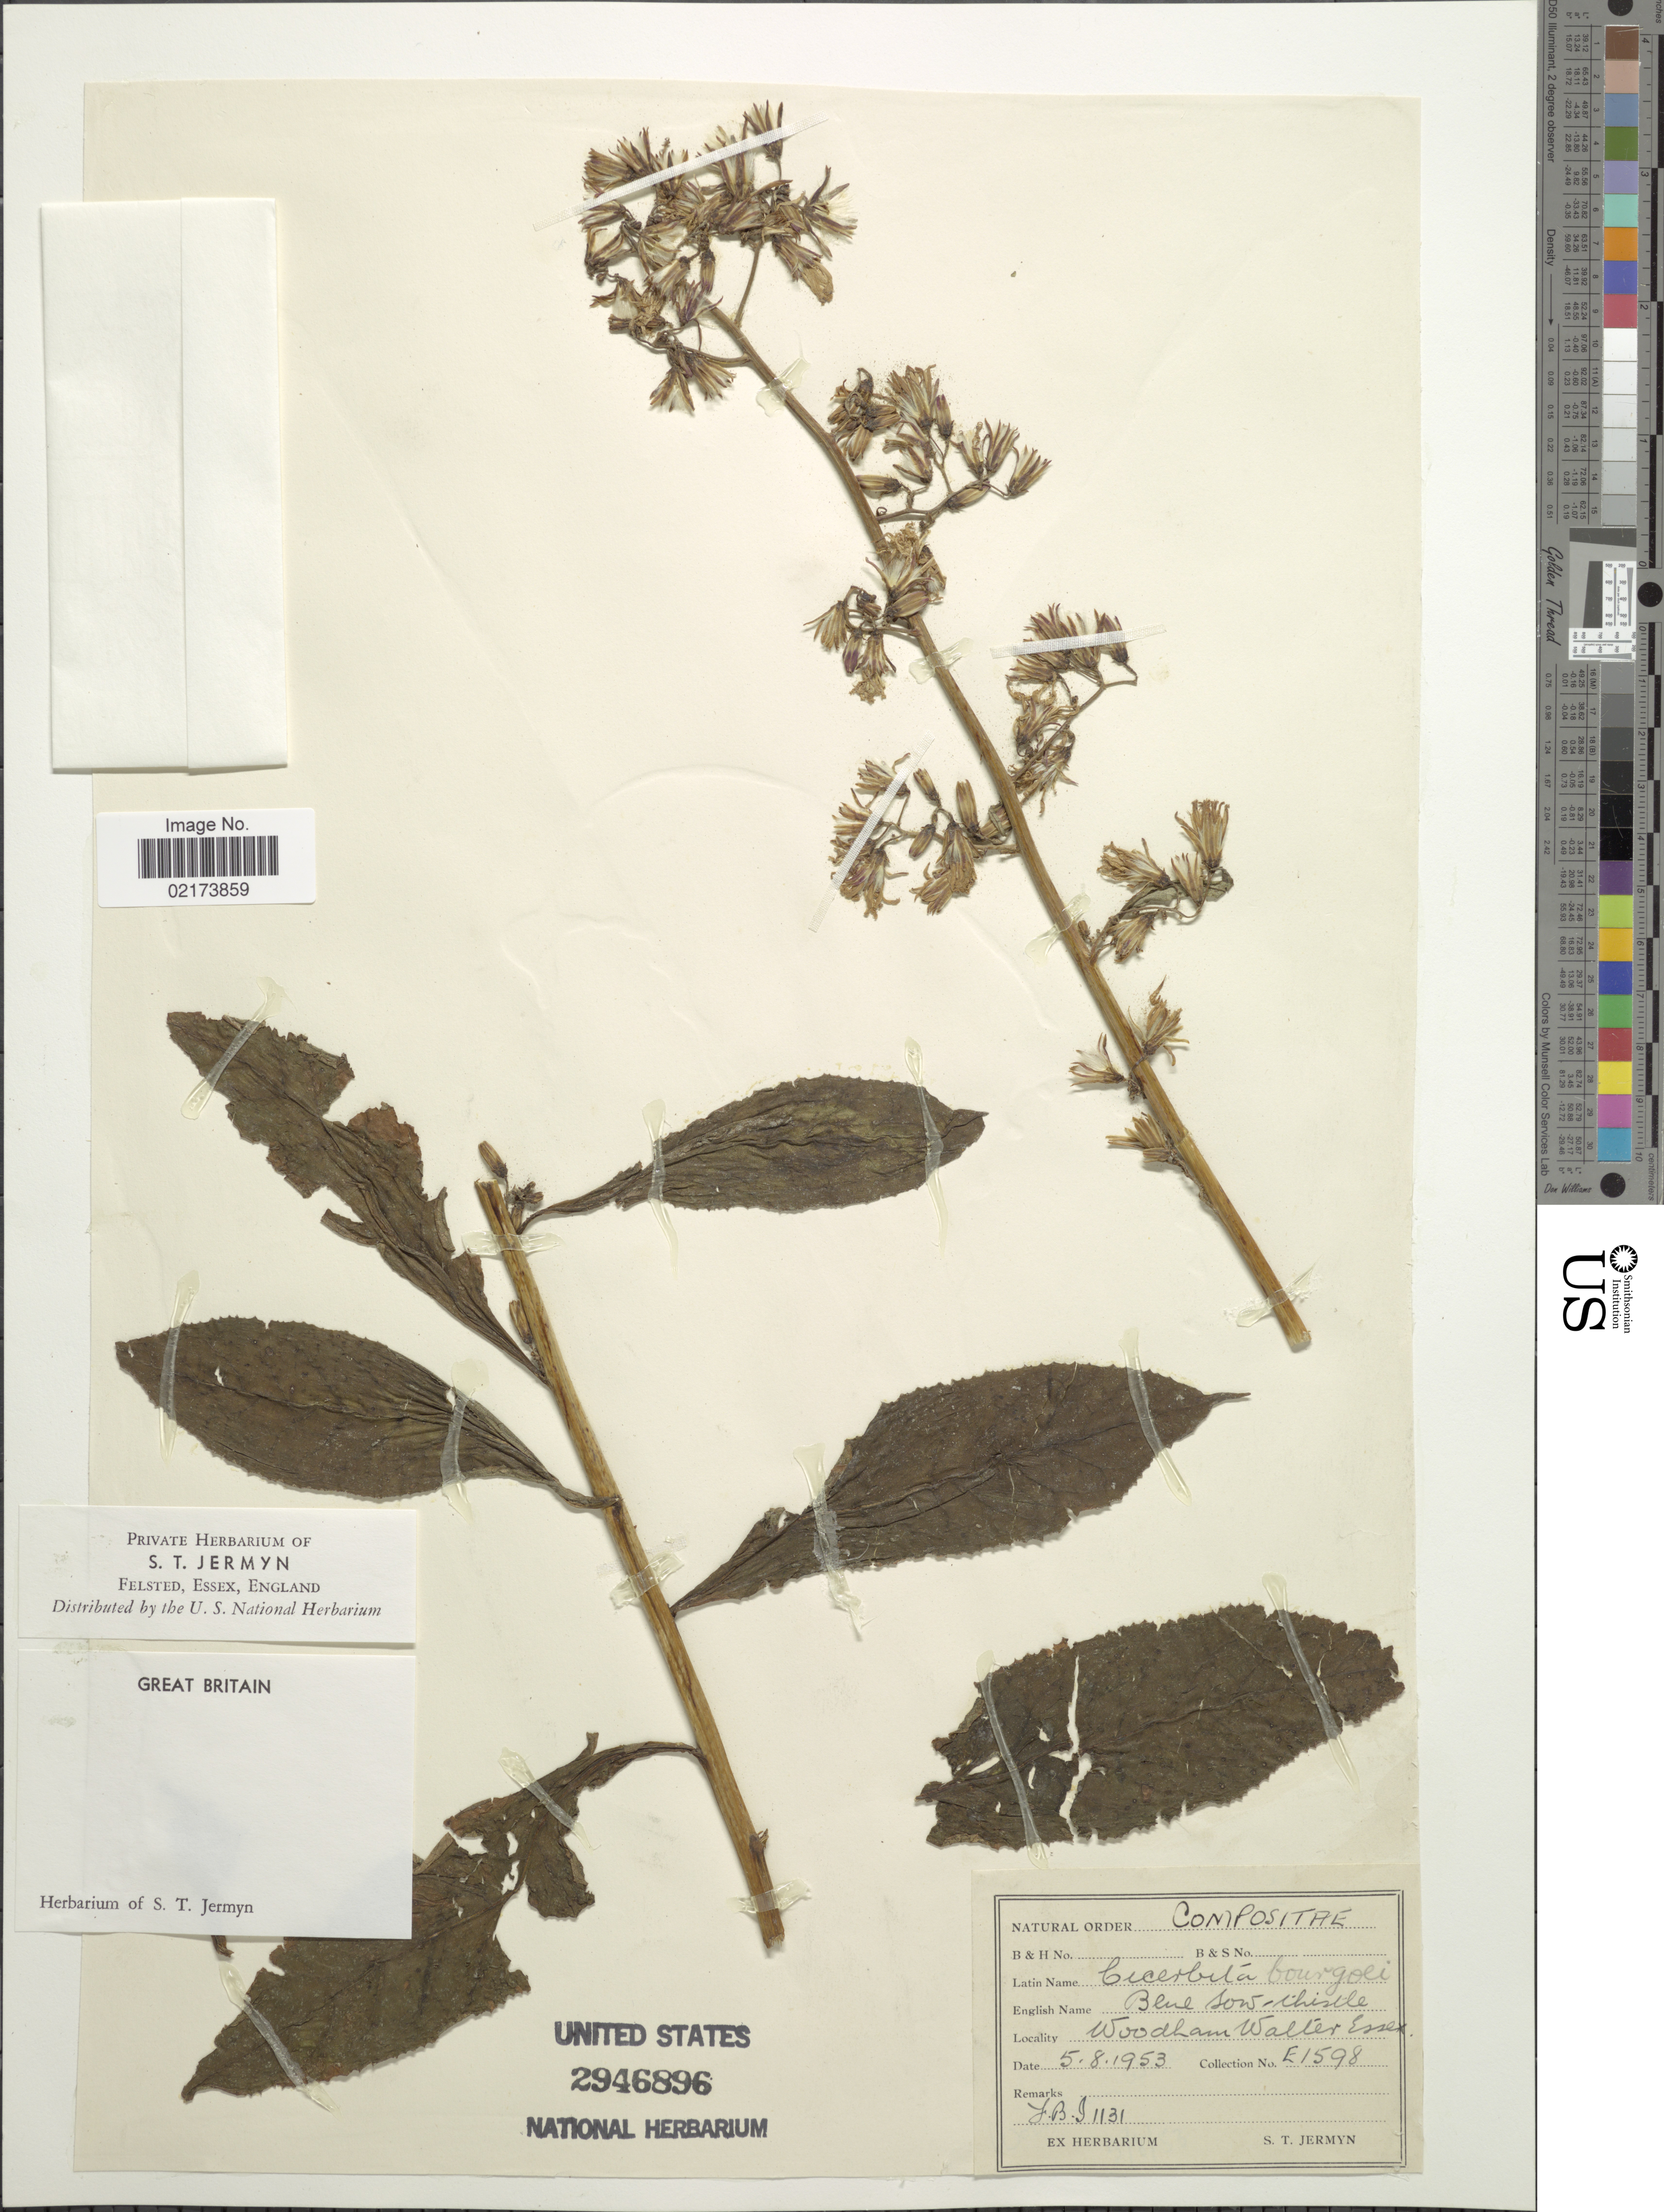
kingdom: Plantae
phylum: Tracheophyta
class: Magnoliopsida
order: Asterales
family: Asteraceae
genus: Lactuca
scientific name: Lactuca bourgaei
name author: (Boiss.) Irish & N. Taylor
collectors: ex herb. S. T. Jermyn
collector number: E1598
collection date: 1953-08-05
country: United Kingdom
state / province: England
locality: Great Britain, Woodham, Walter, Essex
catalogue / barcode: US 2946896